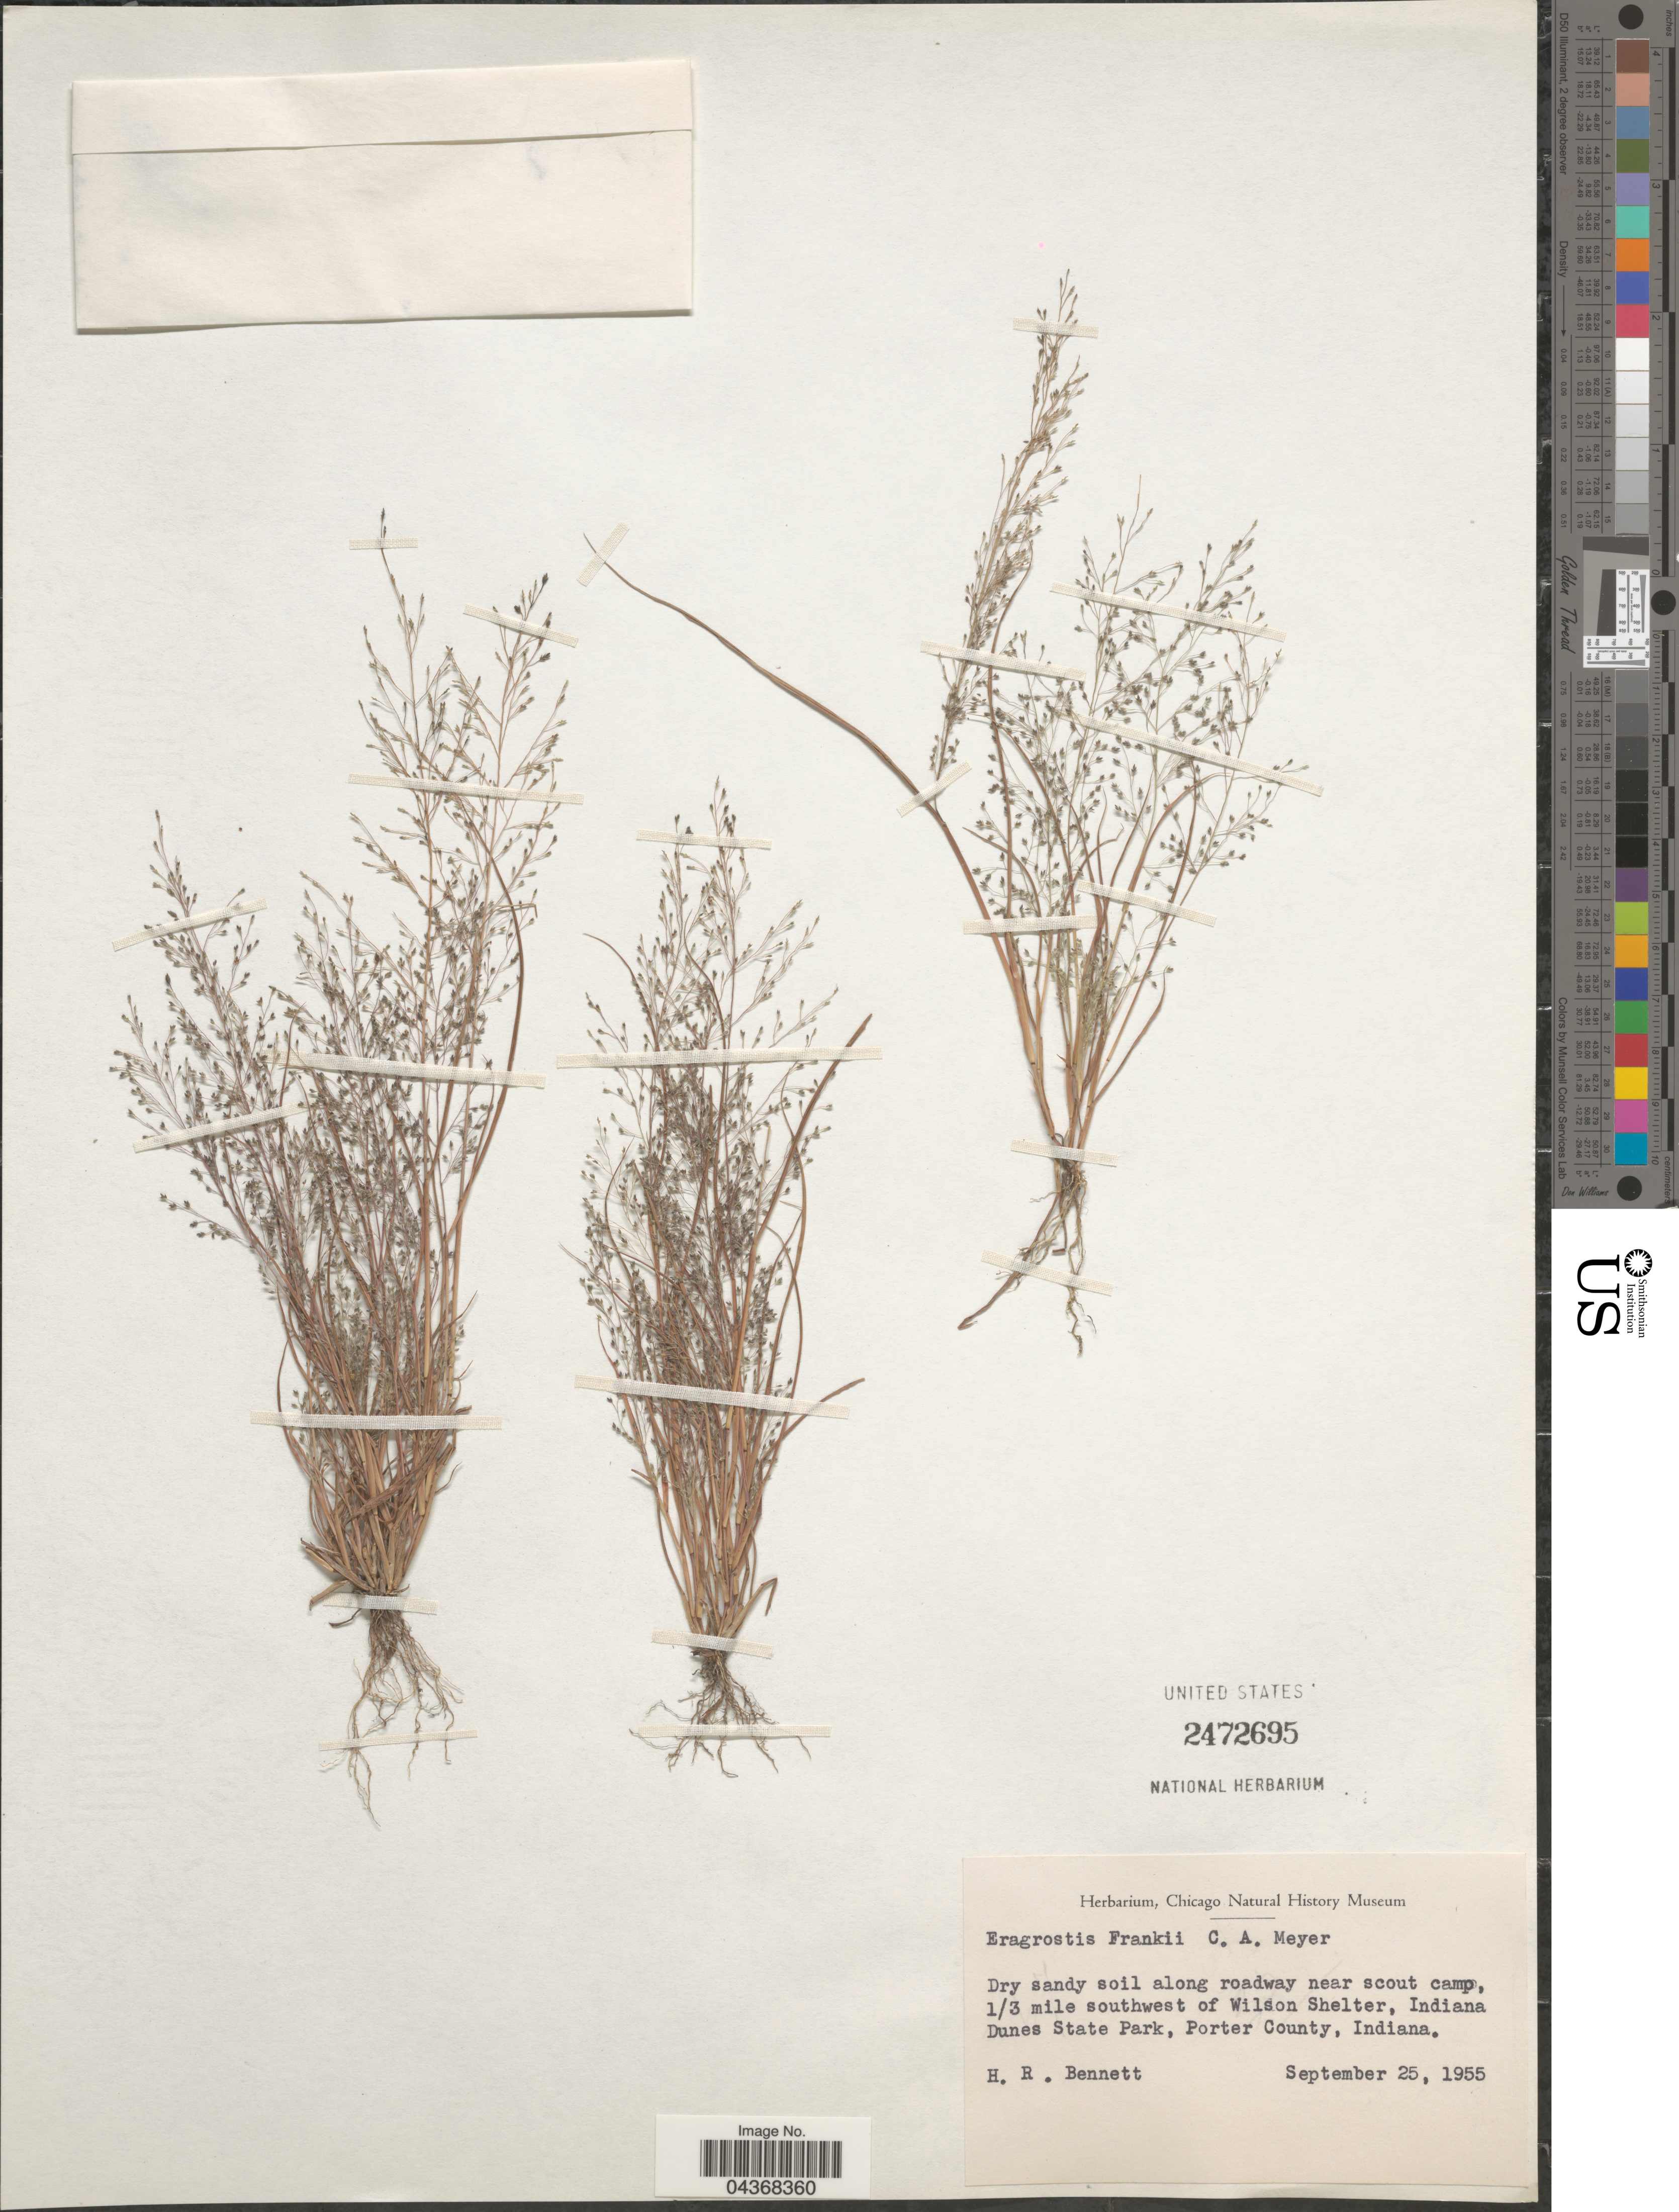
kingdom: Plantae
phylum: Tracheophyta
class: Liliopsida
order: Poales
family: Poaceae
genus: Eragrostis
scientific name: Eragrostis frankii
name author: C.A. Mey. ex Steud.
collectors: H. R. Bennett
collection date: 1955-09-25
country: United States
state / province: Indiana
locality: Dry sandy soil along roadway near scout camp, 1/3 mile southwest of Wilson Shelter, Indiana Dunes State Park, Porter County.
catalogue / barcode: US 2472695